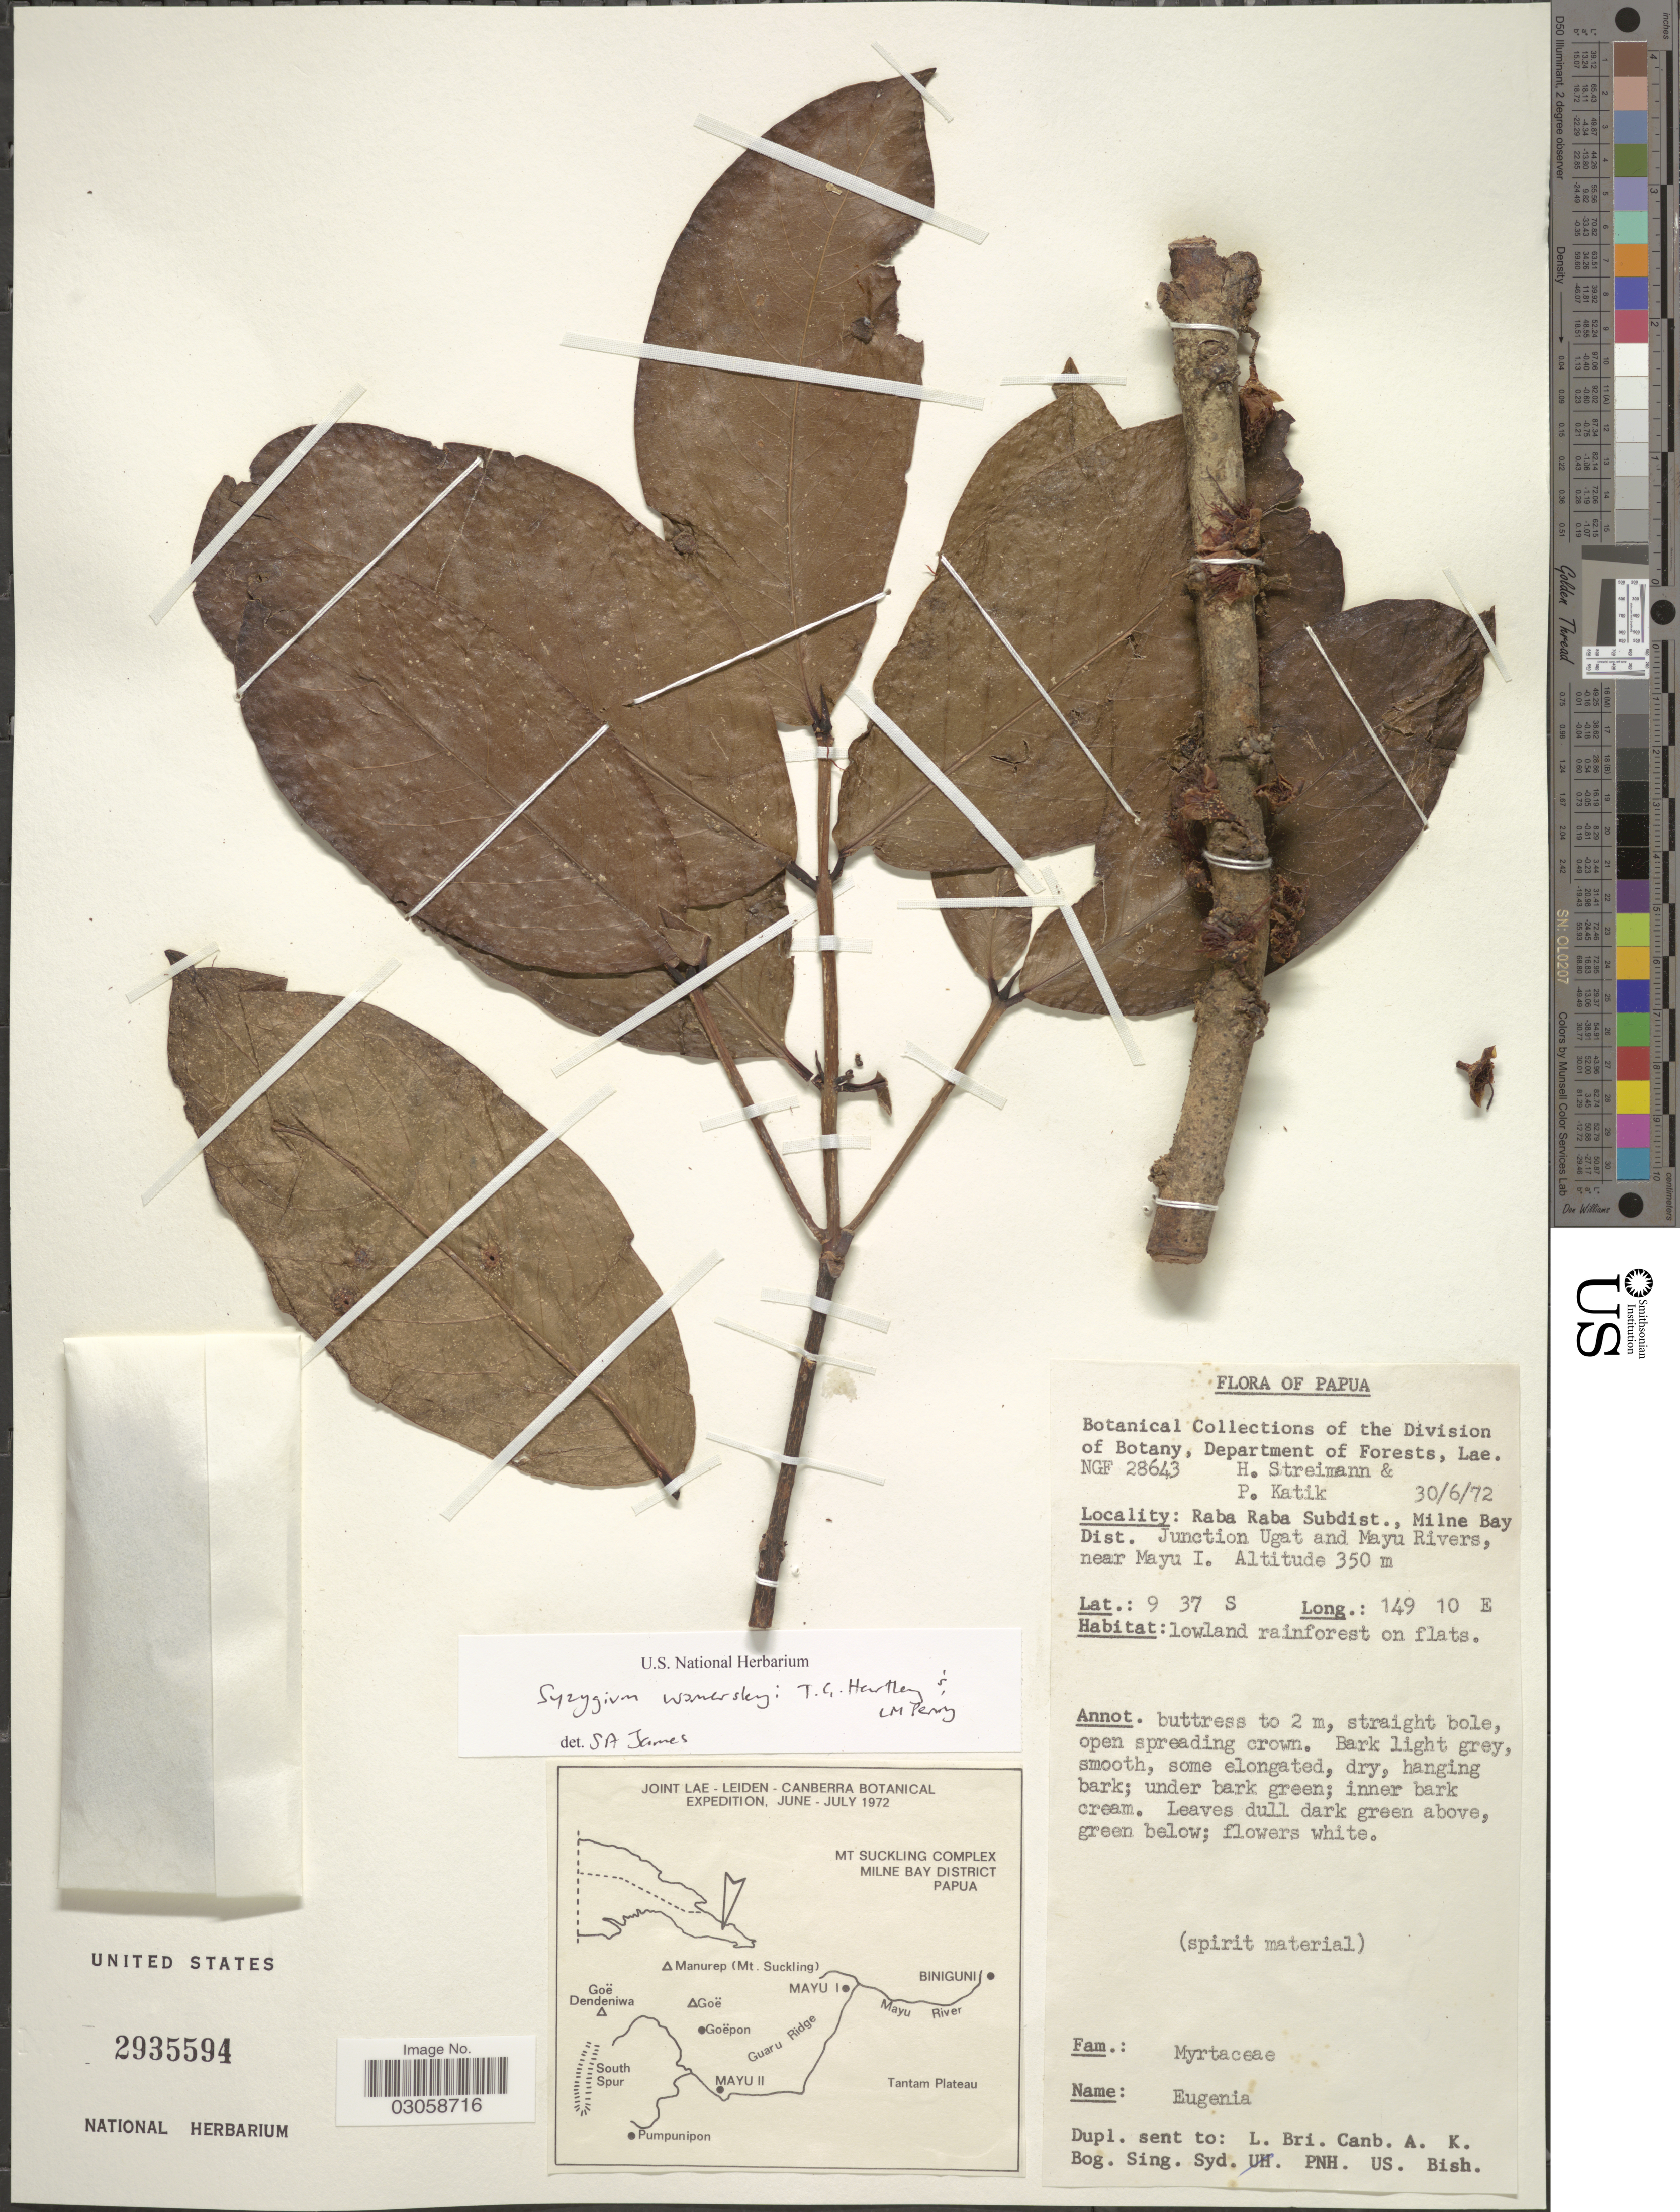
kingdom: Plantae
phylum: Tracheophyta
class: Magnoliopsida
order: Myrtales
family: Myrtaceae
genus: Syzygium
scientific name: Syzygium womersleyi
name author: T.G. Hartley & L.M. Perry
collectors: H. Streimann & P. Katik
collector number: NGF 28643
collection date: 1972-06-30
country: Papua New Guinea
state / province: Milne Bay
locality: Papua. Raba Raba Subdist., Milne Bay Dist. Junction Ugat and Mayu Rivers, near Mayu I.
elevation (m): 350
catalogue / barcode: US 2935594